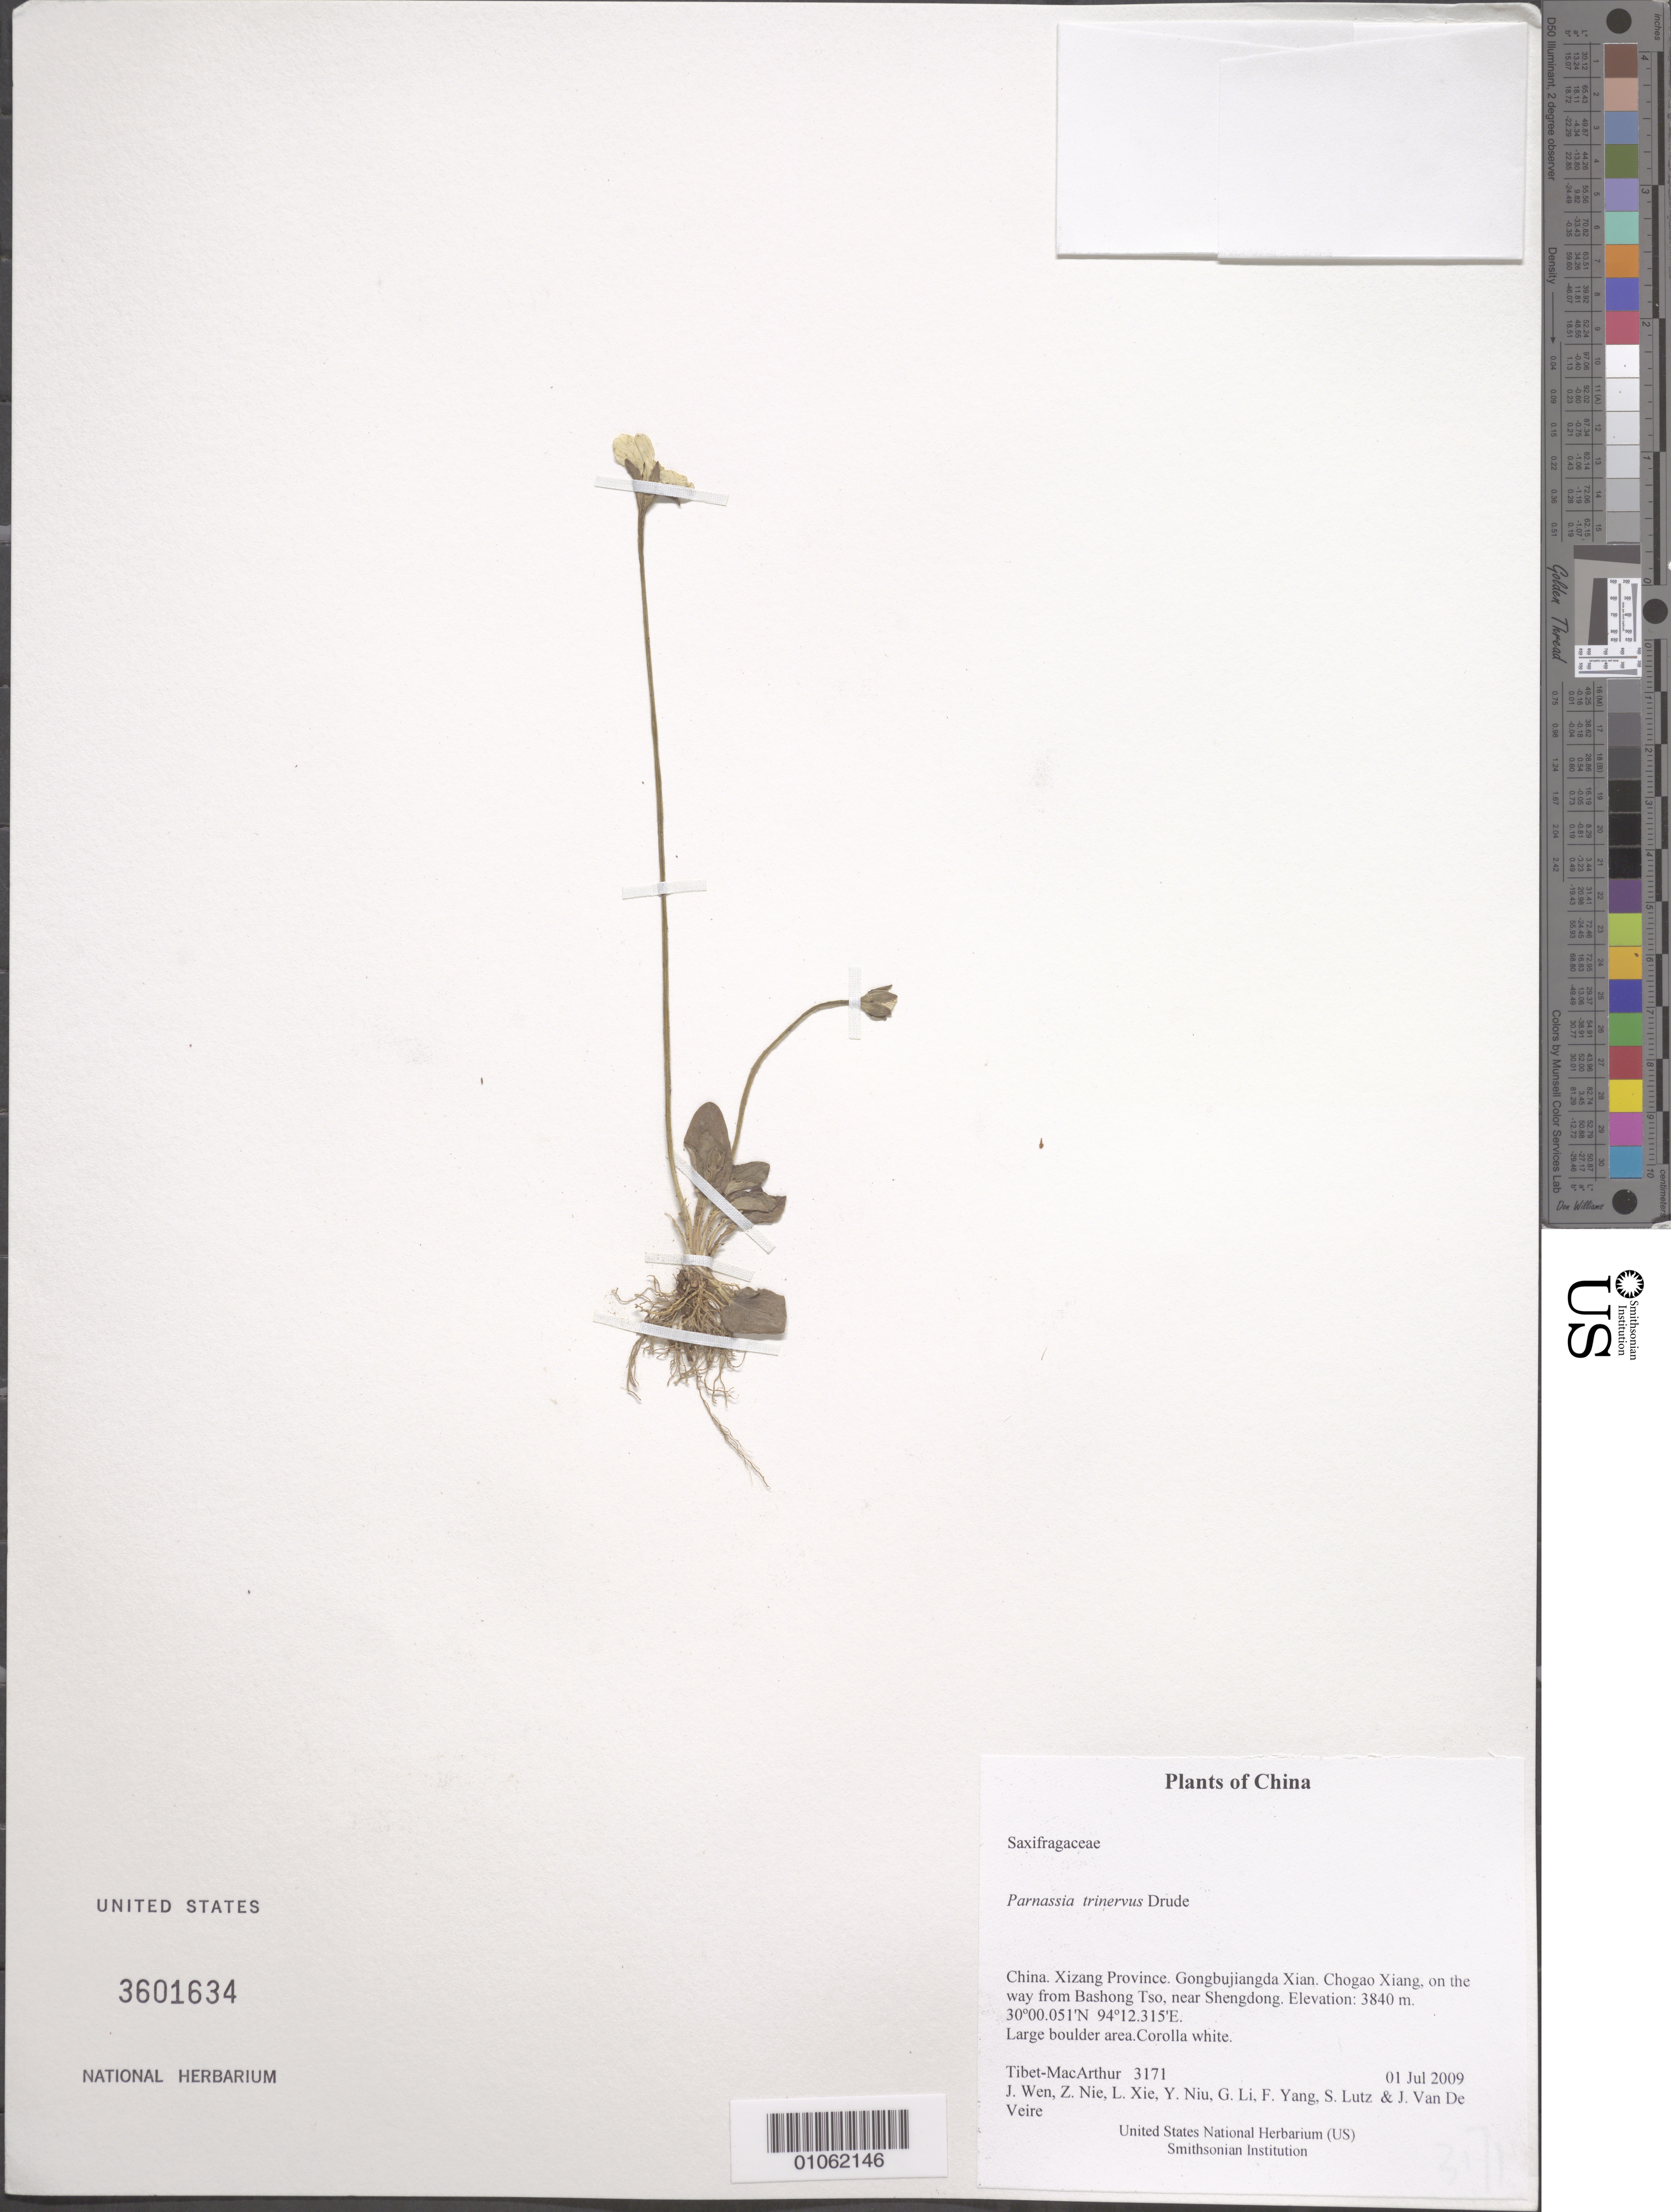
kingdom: Plantae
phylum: Tracheophyta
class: Magnoliopsida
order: Celastrales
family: Parnassiaceae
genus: Parnassia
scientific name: Parnassia trinervis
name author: Drude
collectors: Tibet-MacArthur, J. Wen, Z. Nie, L. Xie, Y. Niu, G. Li, F. Yang, S. Lutz & J. Van De Veire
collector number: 3171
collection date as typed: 01 Jul 2009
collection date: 2009-07-01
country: China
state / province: Xizang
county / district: Gongbujiangda Xian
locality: Chogao Xiang, on the way from Bashong Tso, near Shengdong.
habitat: Large boulder area.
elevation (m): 3840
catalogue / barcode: US 3601634